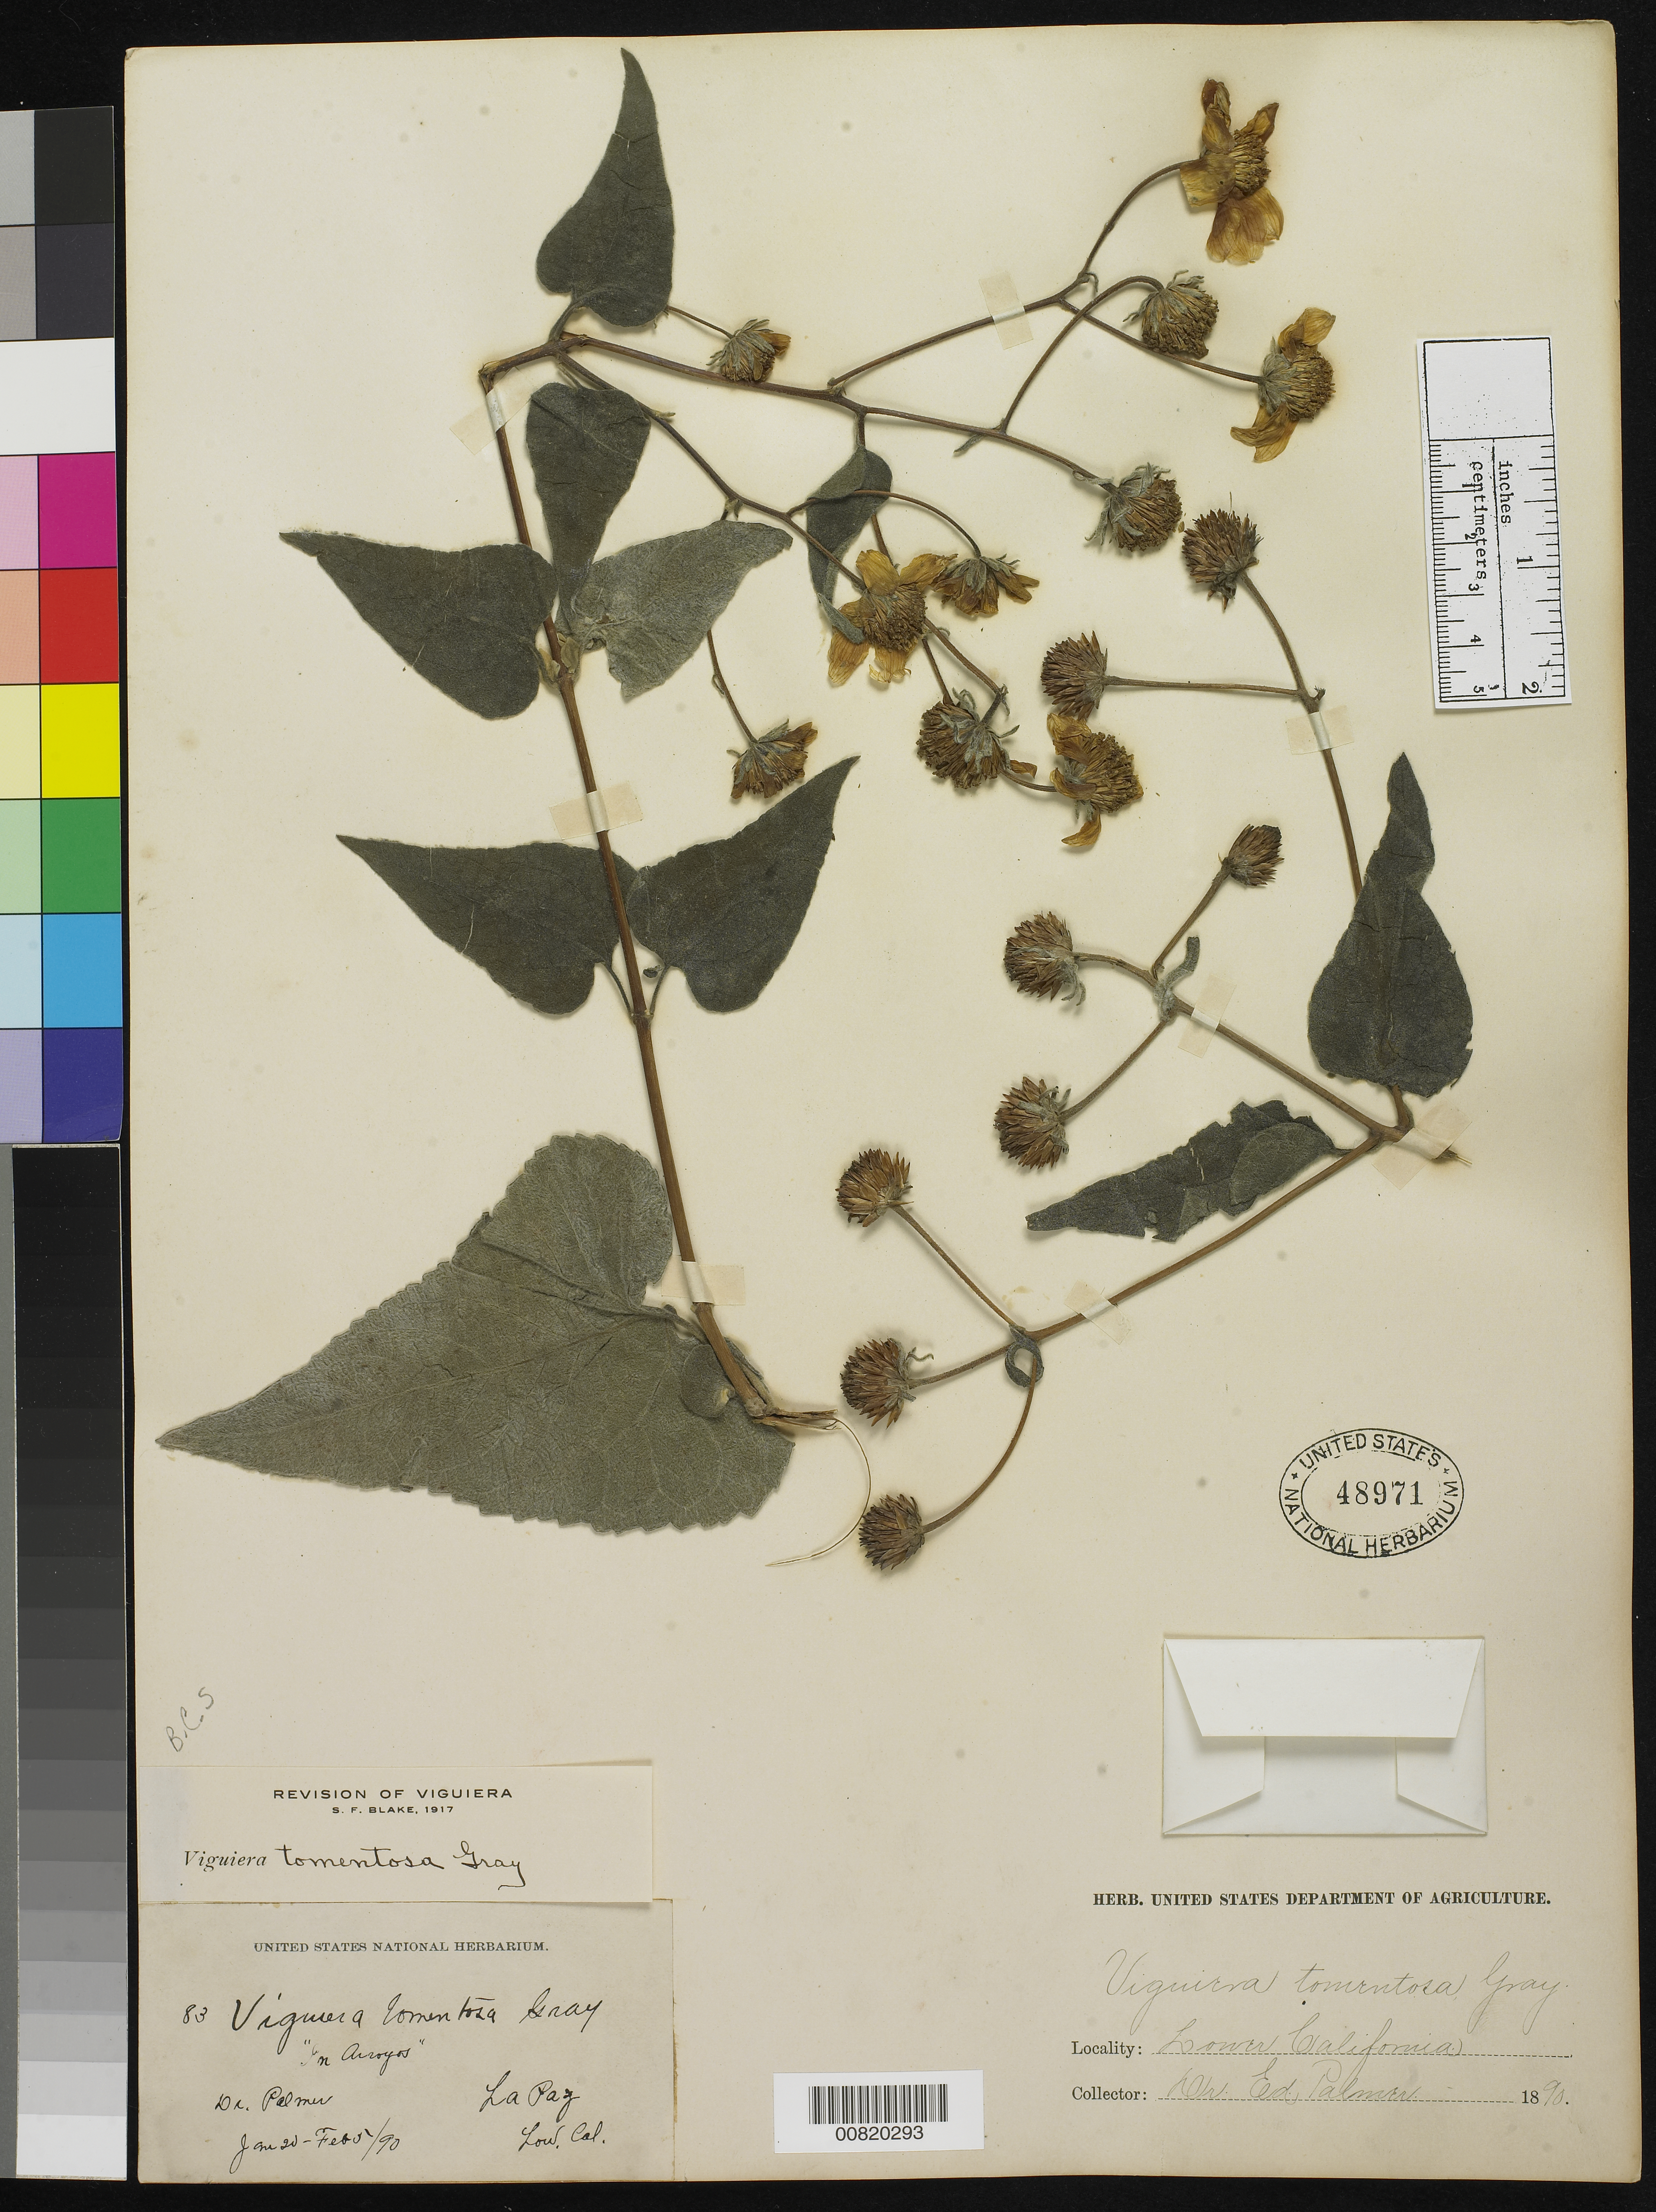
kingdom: Plantae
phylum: Tracheophyta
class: Magnoliopsida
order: Asterales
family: Asteraceae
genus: Viguiera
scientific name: Viguiera tomentosa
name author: A. Gray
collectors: E. Palmer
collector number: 83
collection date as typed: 20 Jan 1890 to 05 Feb 1890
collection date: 1890-01-20/1890-02-05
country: Mexico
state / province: Baja California Sur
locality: In arroyos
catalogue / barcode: US 48971